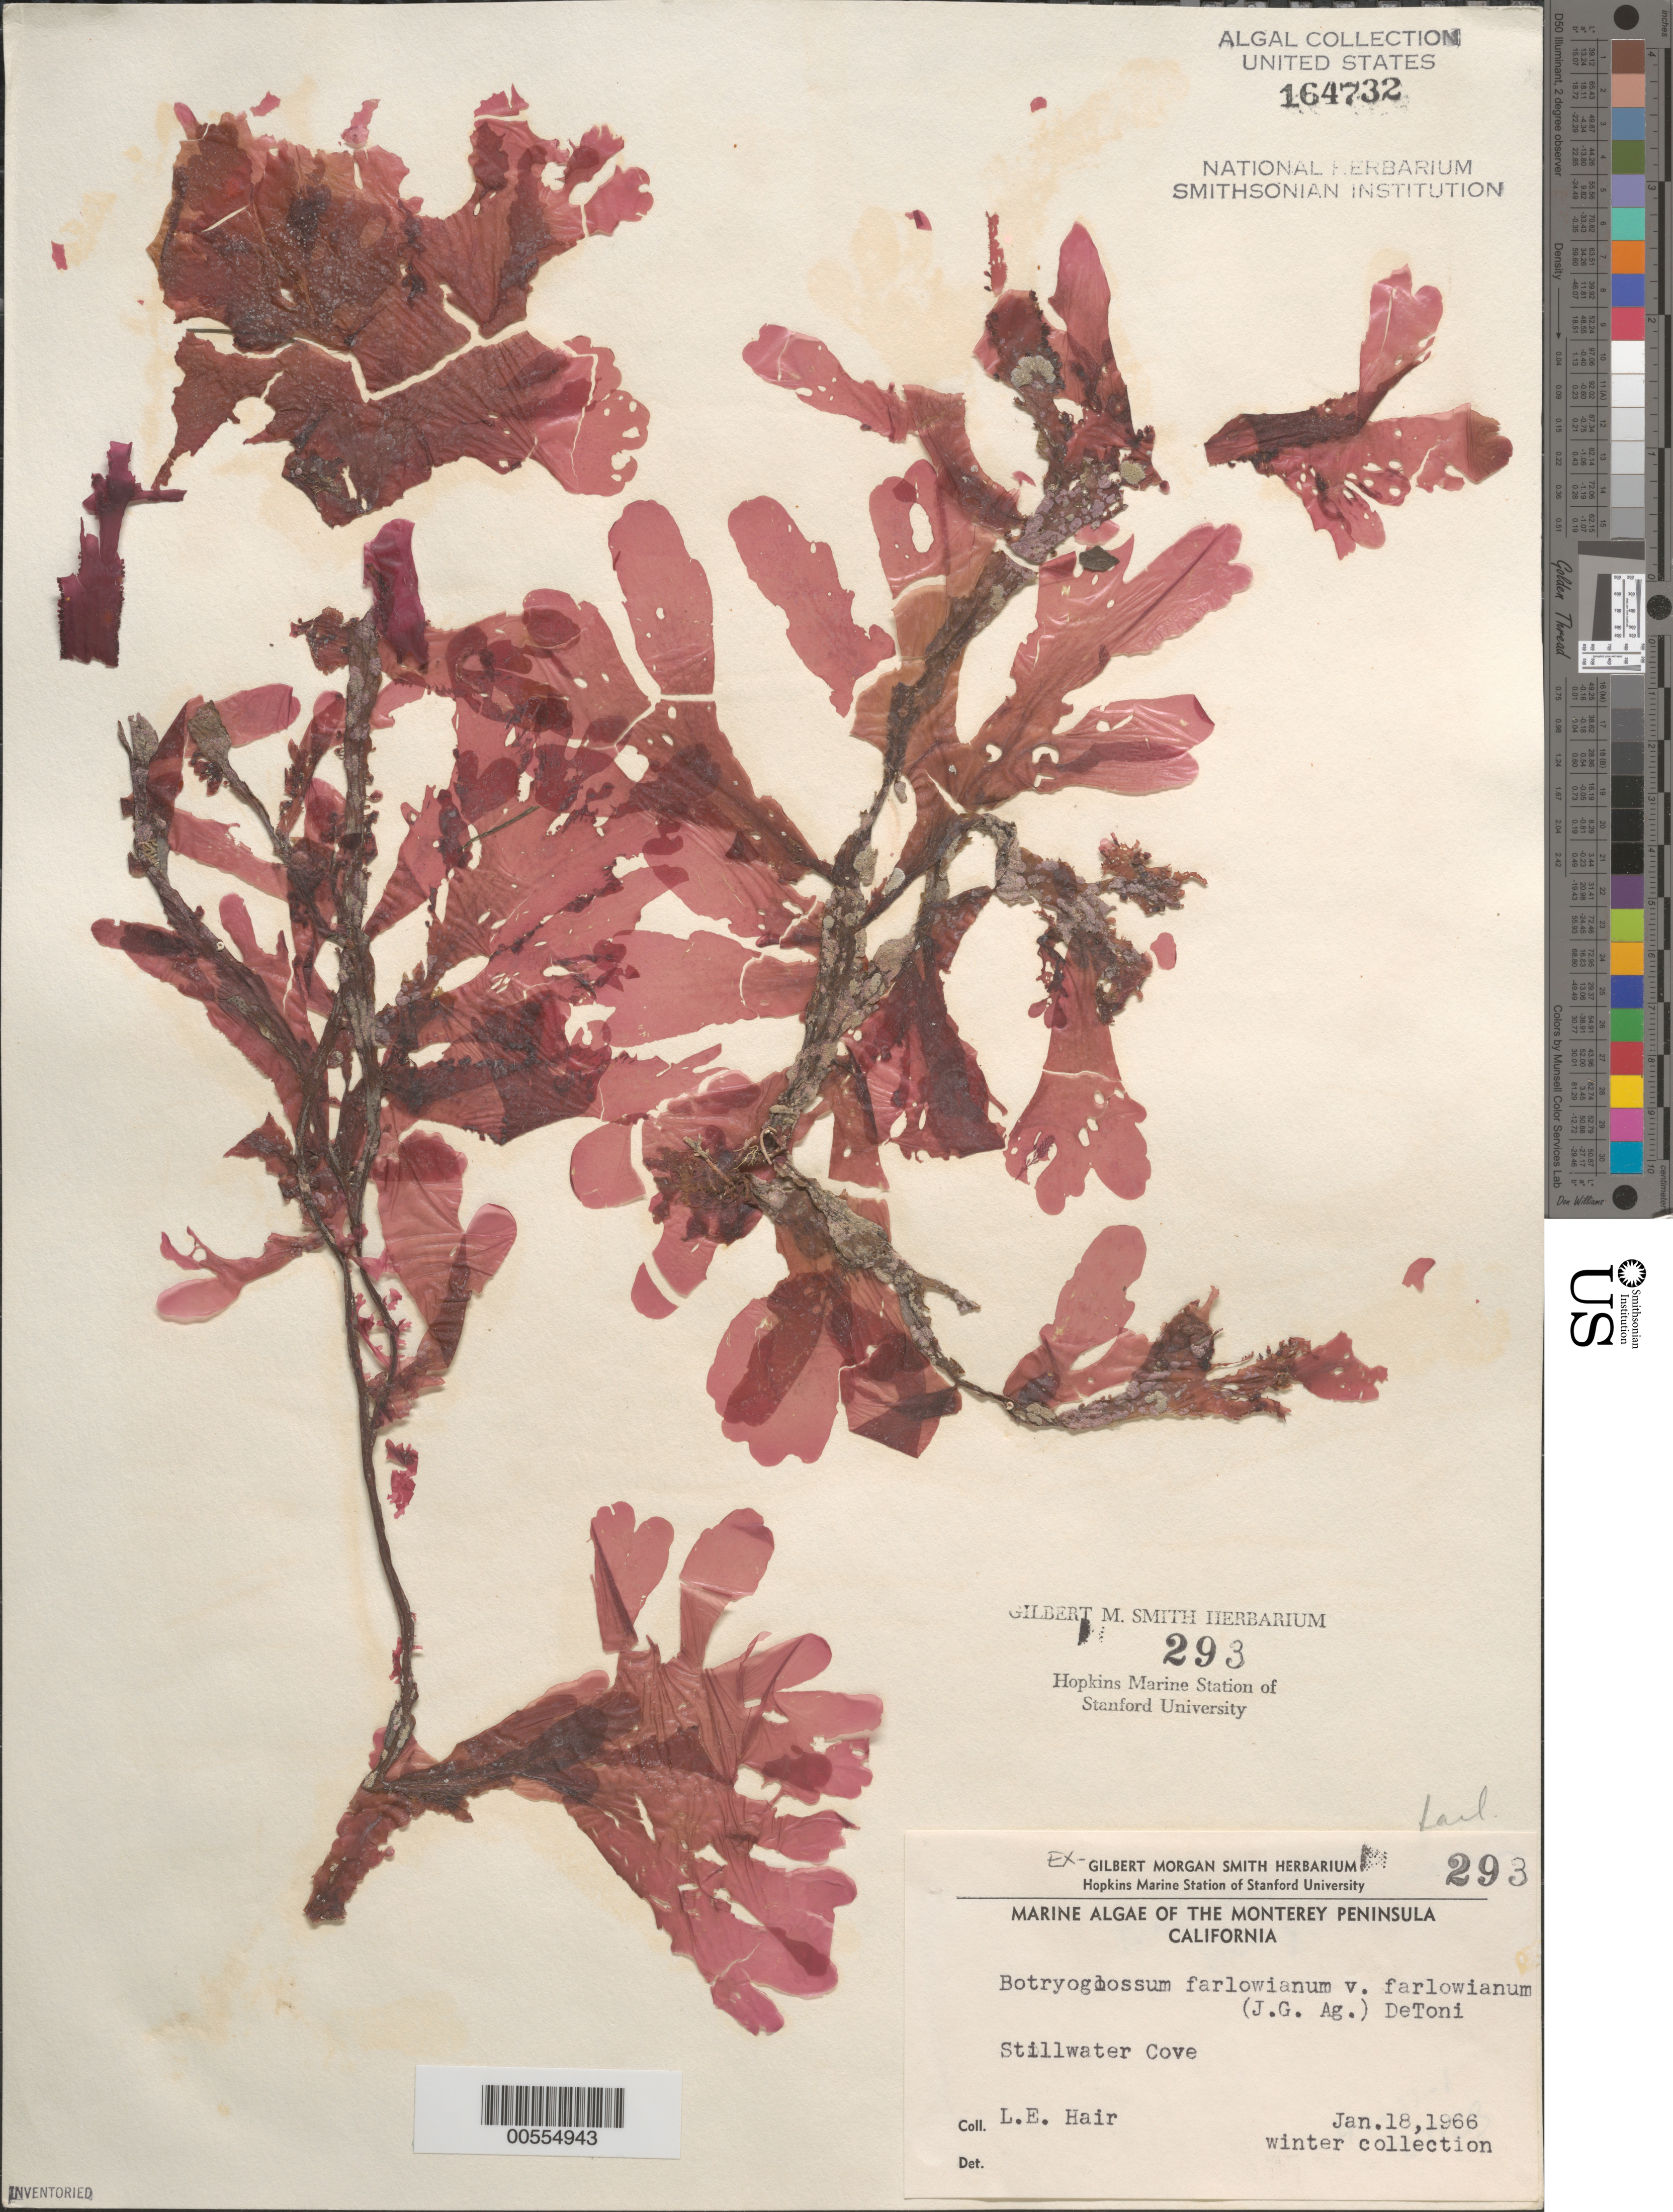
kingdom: Plantae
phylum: Rhodophyta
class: Florideophyceae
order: Ceramiales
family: Delesseriaceae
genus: Botryoglossum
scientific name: Botryoglossum farlowianum var. farlowianum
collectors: L. Hair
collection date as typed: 18 Jan 1966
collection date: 1966-01-18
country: United States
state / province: California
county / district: Monterey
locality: Stillwater Cove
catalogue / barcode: US 164732